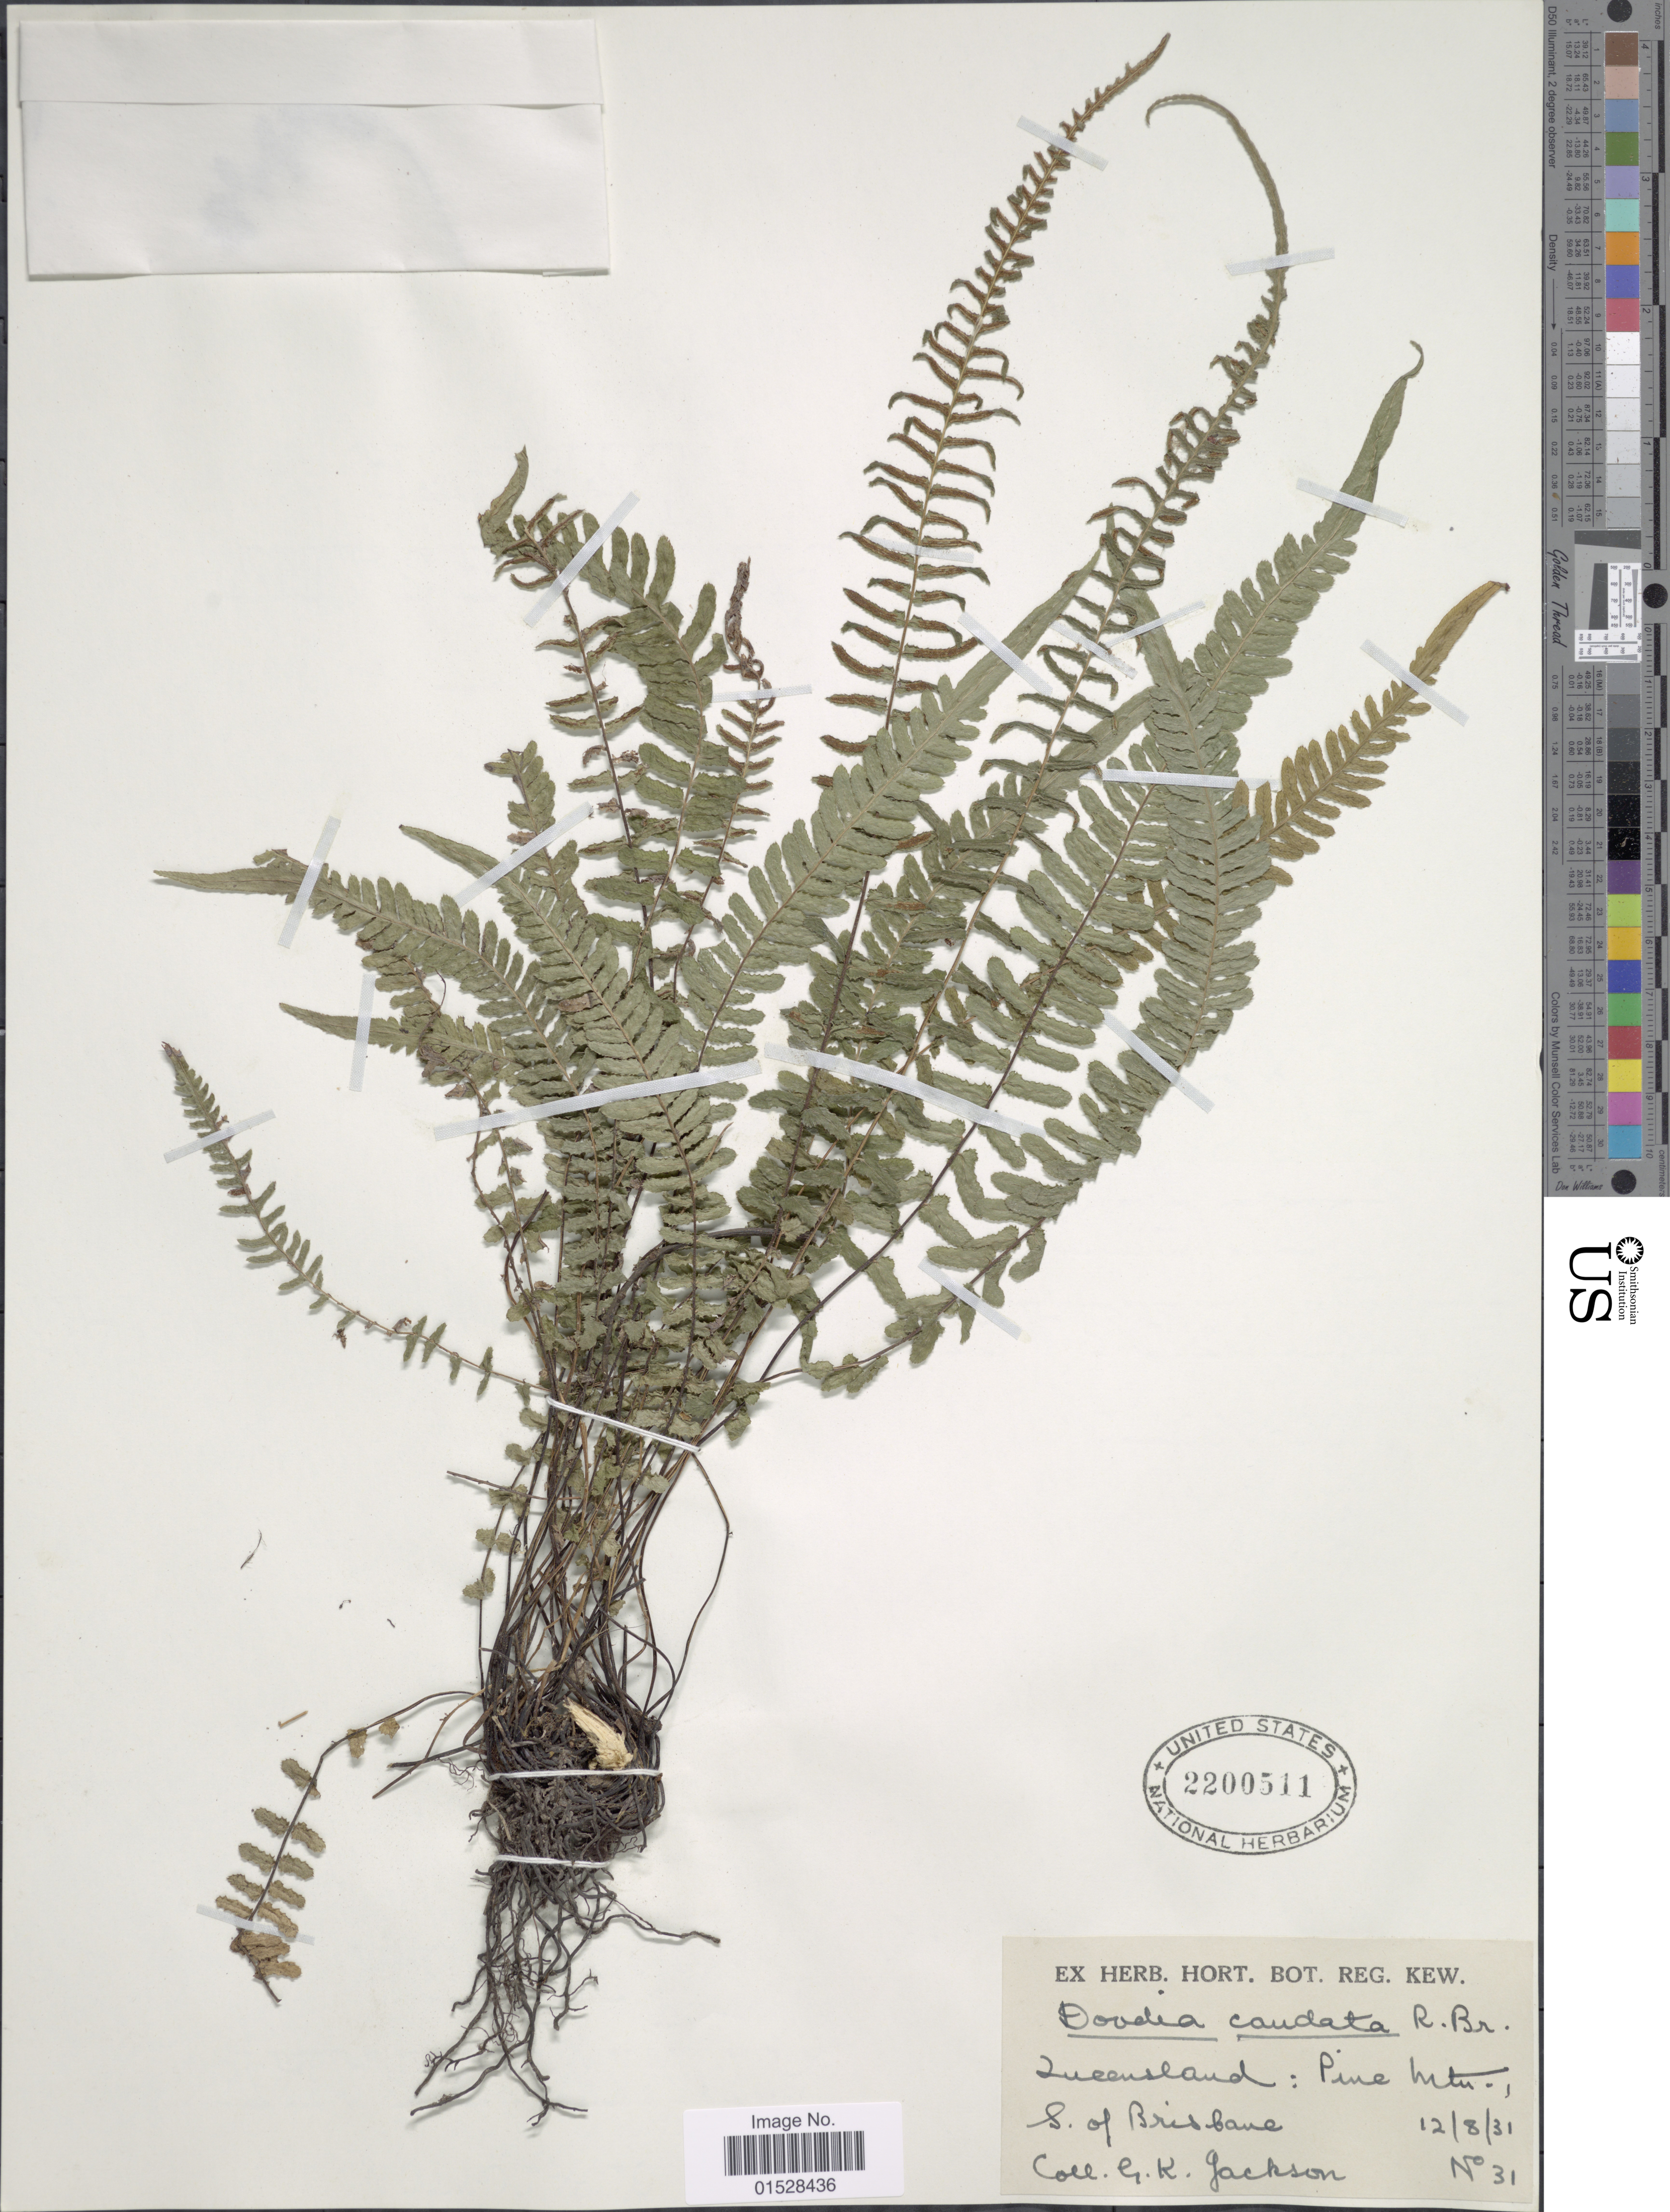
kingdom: Plantae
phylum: Tracheophyta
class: Polypodiopsida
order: Polypodiales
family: Blechnaceae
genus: Blechnum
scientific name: Blechnum spinulosum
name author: Poir.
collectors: G. Jackson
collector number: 31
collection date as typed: Transcribed d/m/y: 12/8/31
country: Australia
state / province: Queensland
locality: Pine Mtn, S. of Brisbane.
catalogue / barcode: US 2200511